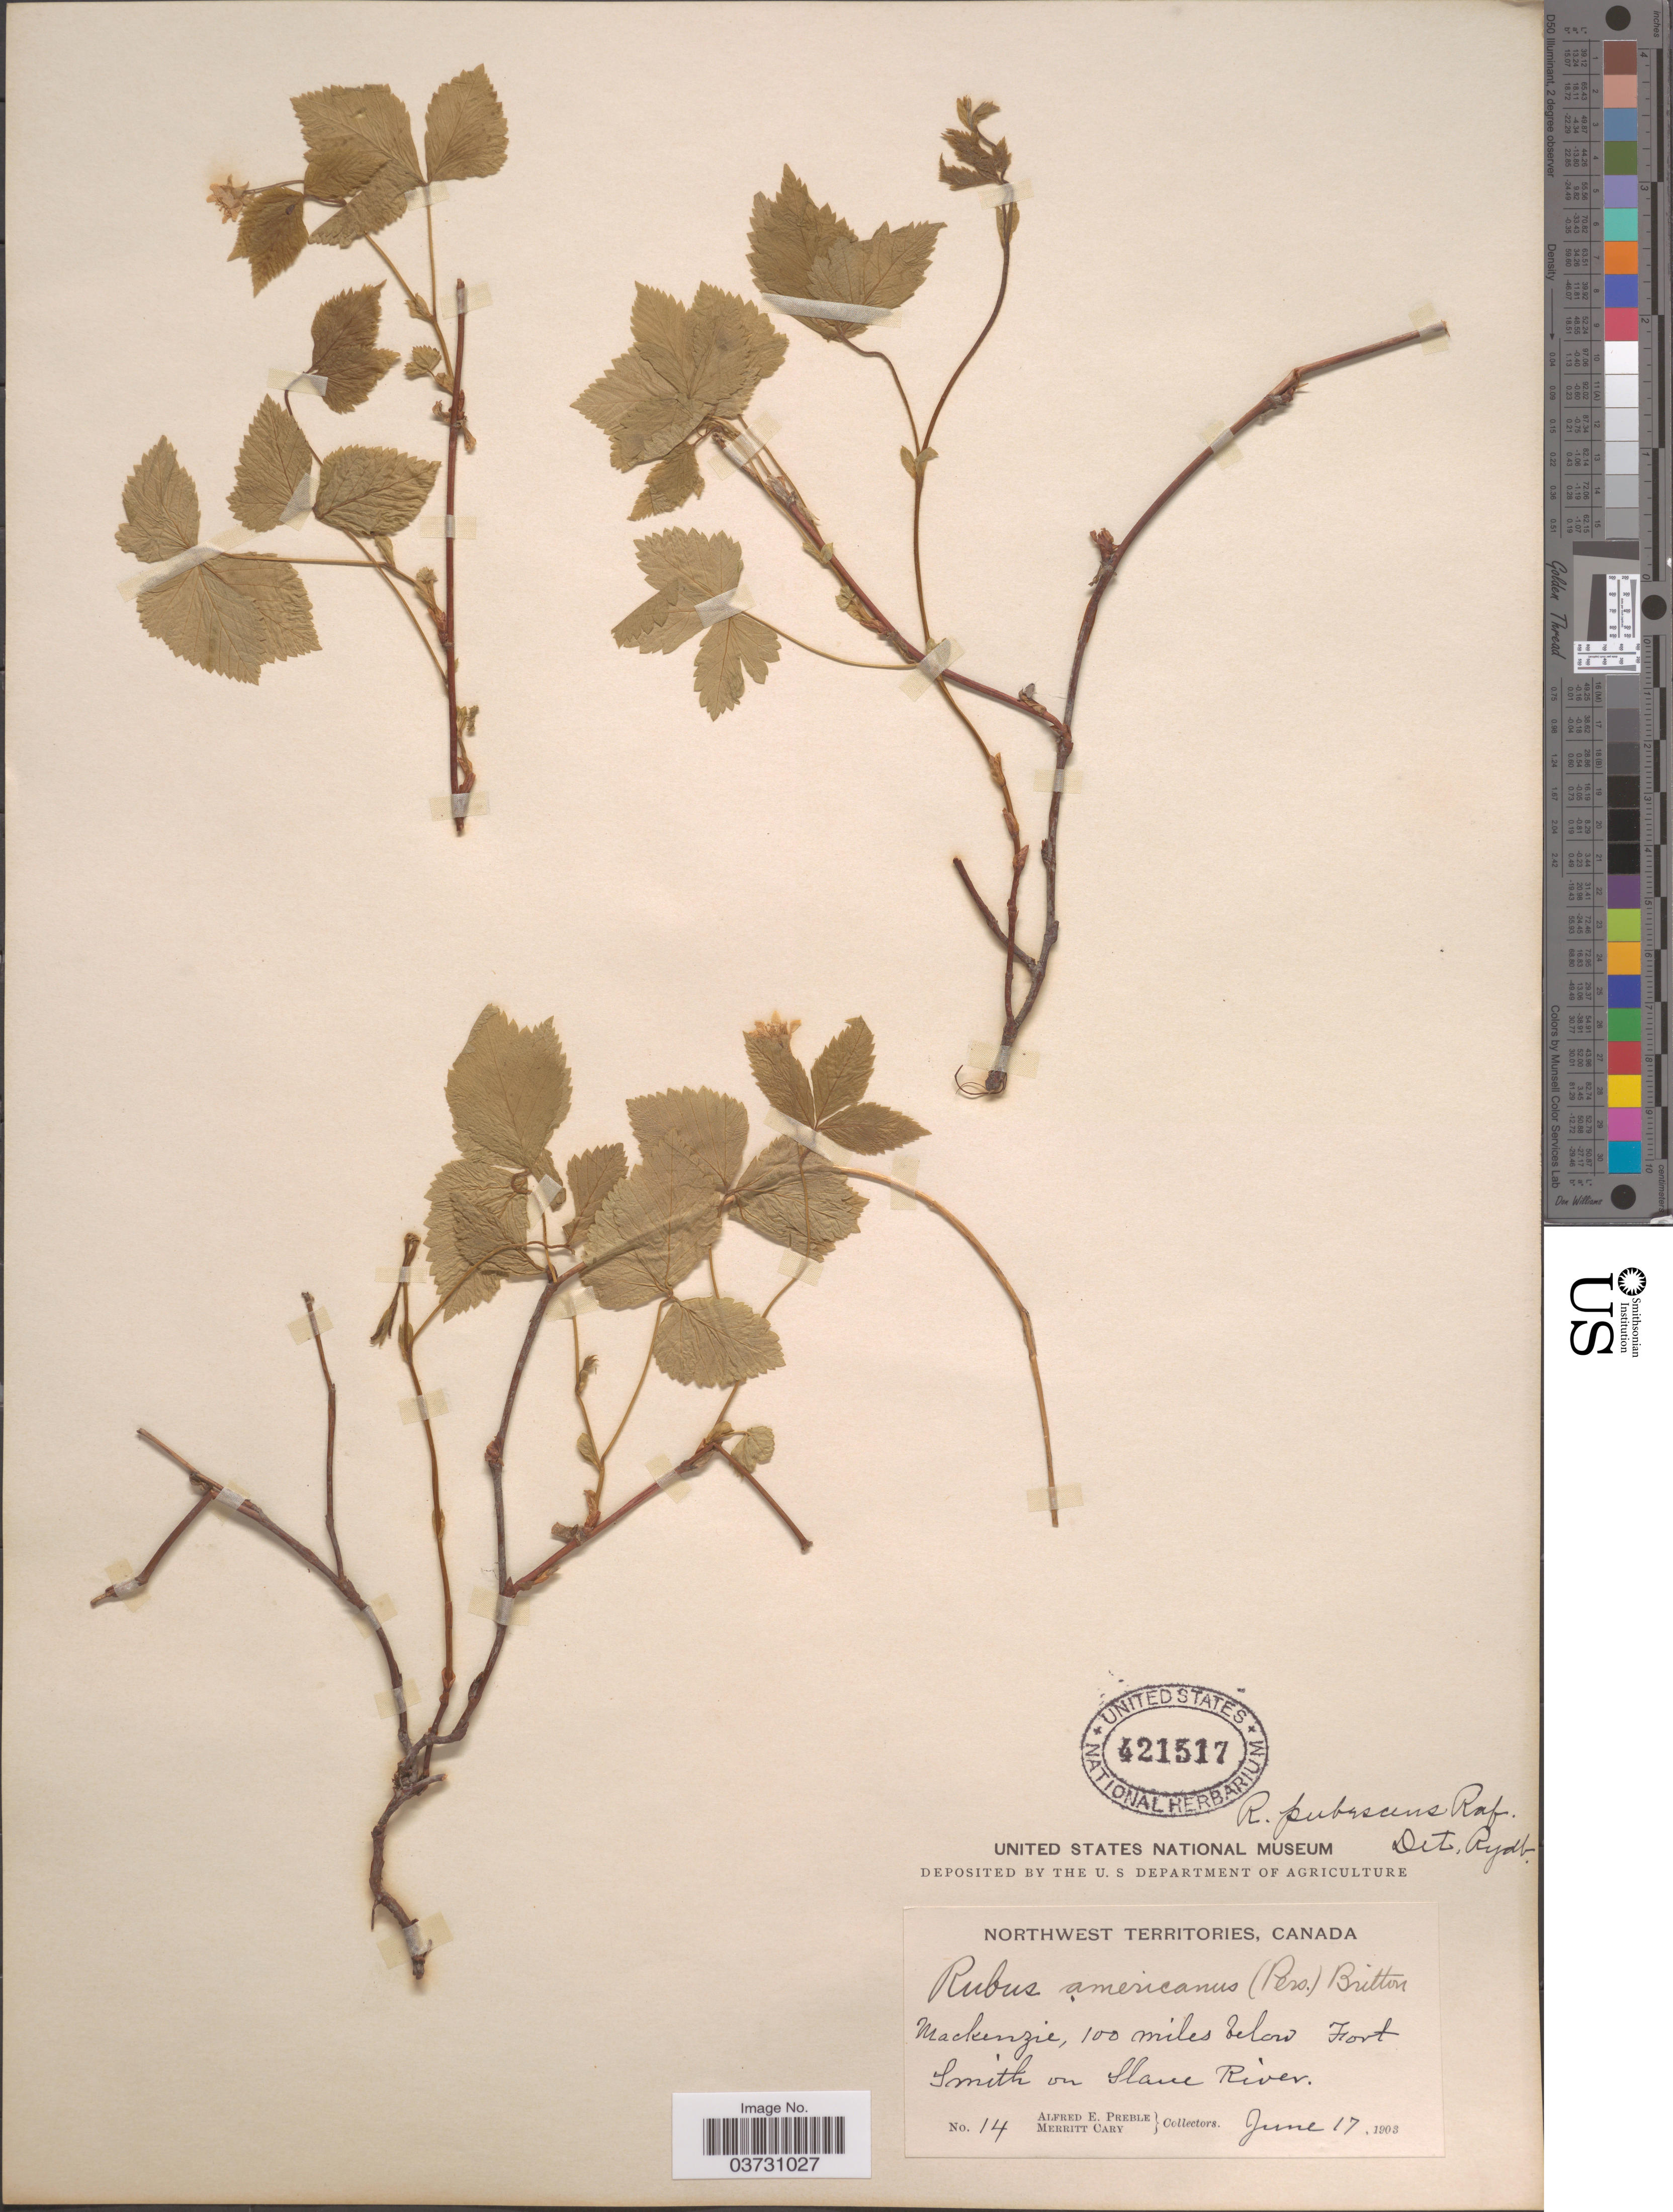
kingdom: Plantae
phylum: Tracheophyta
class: Magnoliopsida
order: Rosales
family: Rosaceae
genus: Rubus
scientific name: Rubus pubescens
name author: Raf.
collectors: A. Preble & M. Cary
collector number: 14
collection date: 1903-06-17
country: Canada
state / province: Northwest Territories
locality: Mackenzie, 100 miles below Fort Smith on Slave River.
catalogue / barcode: US 421517